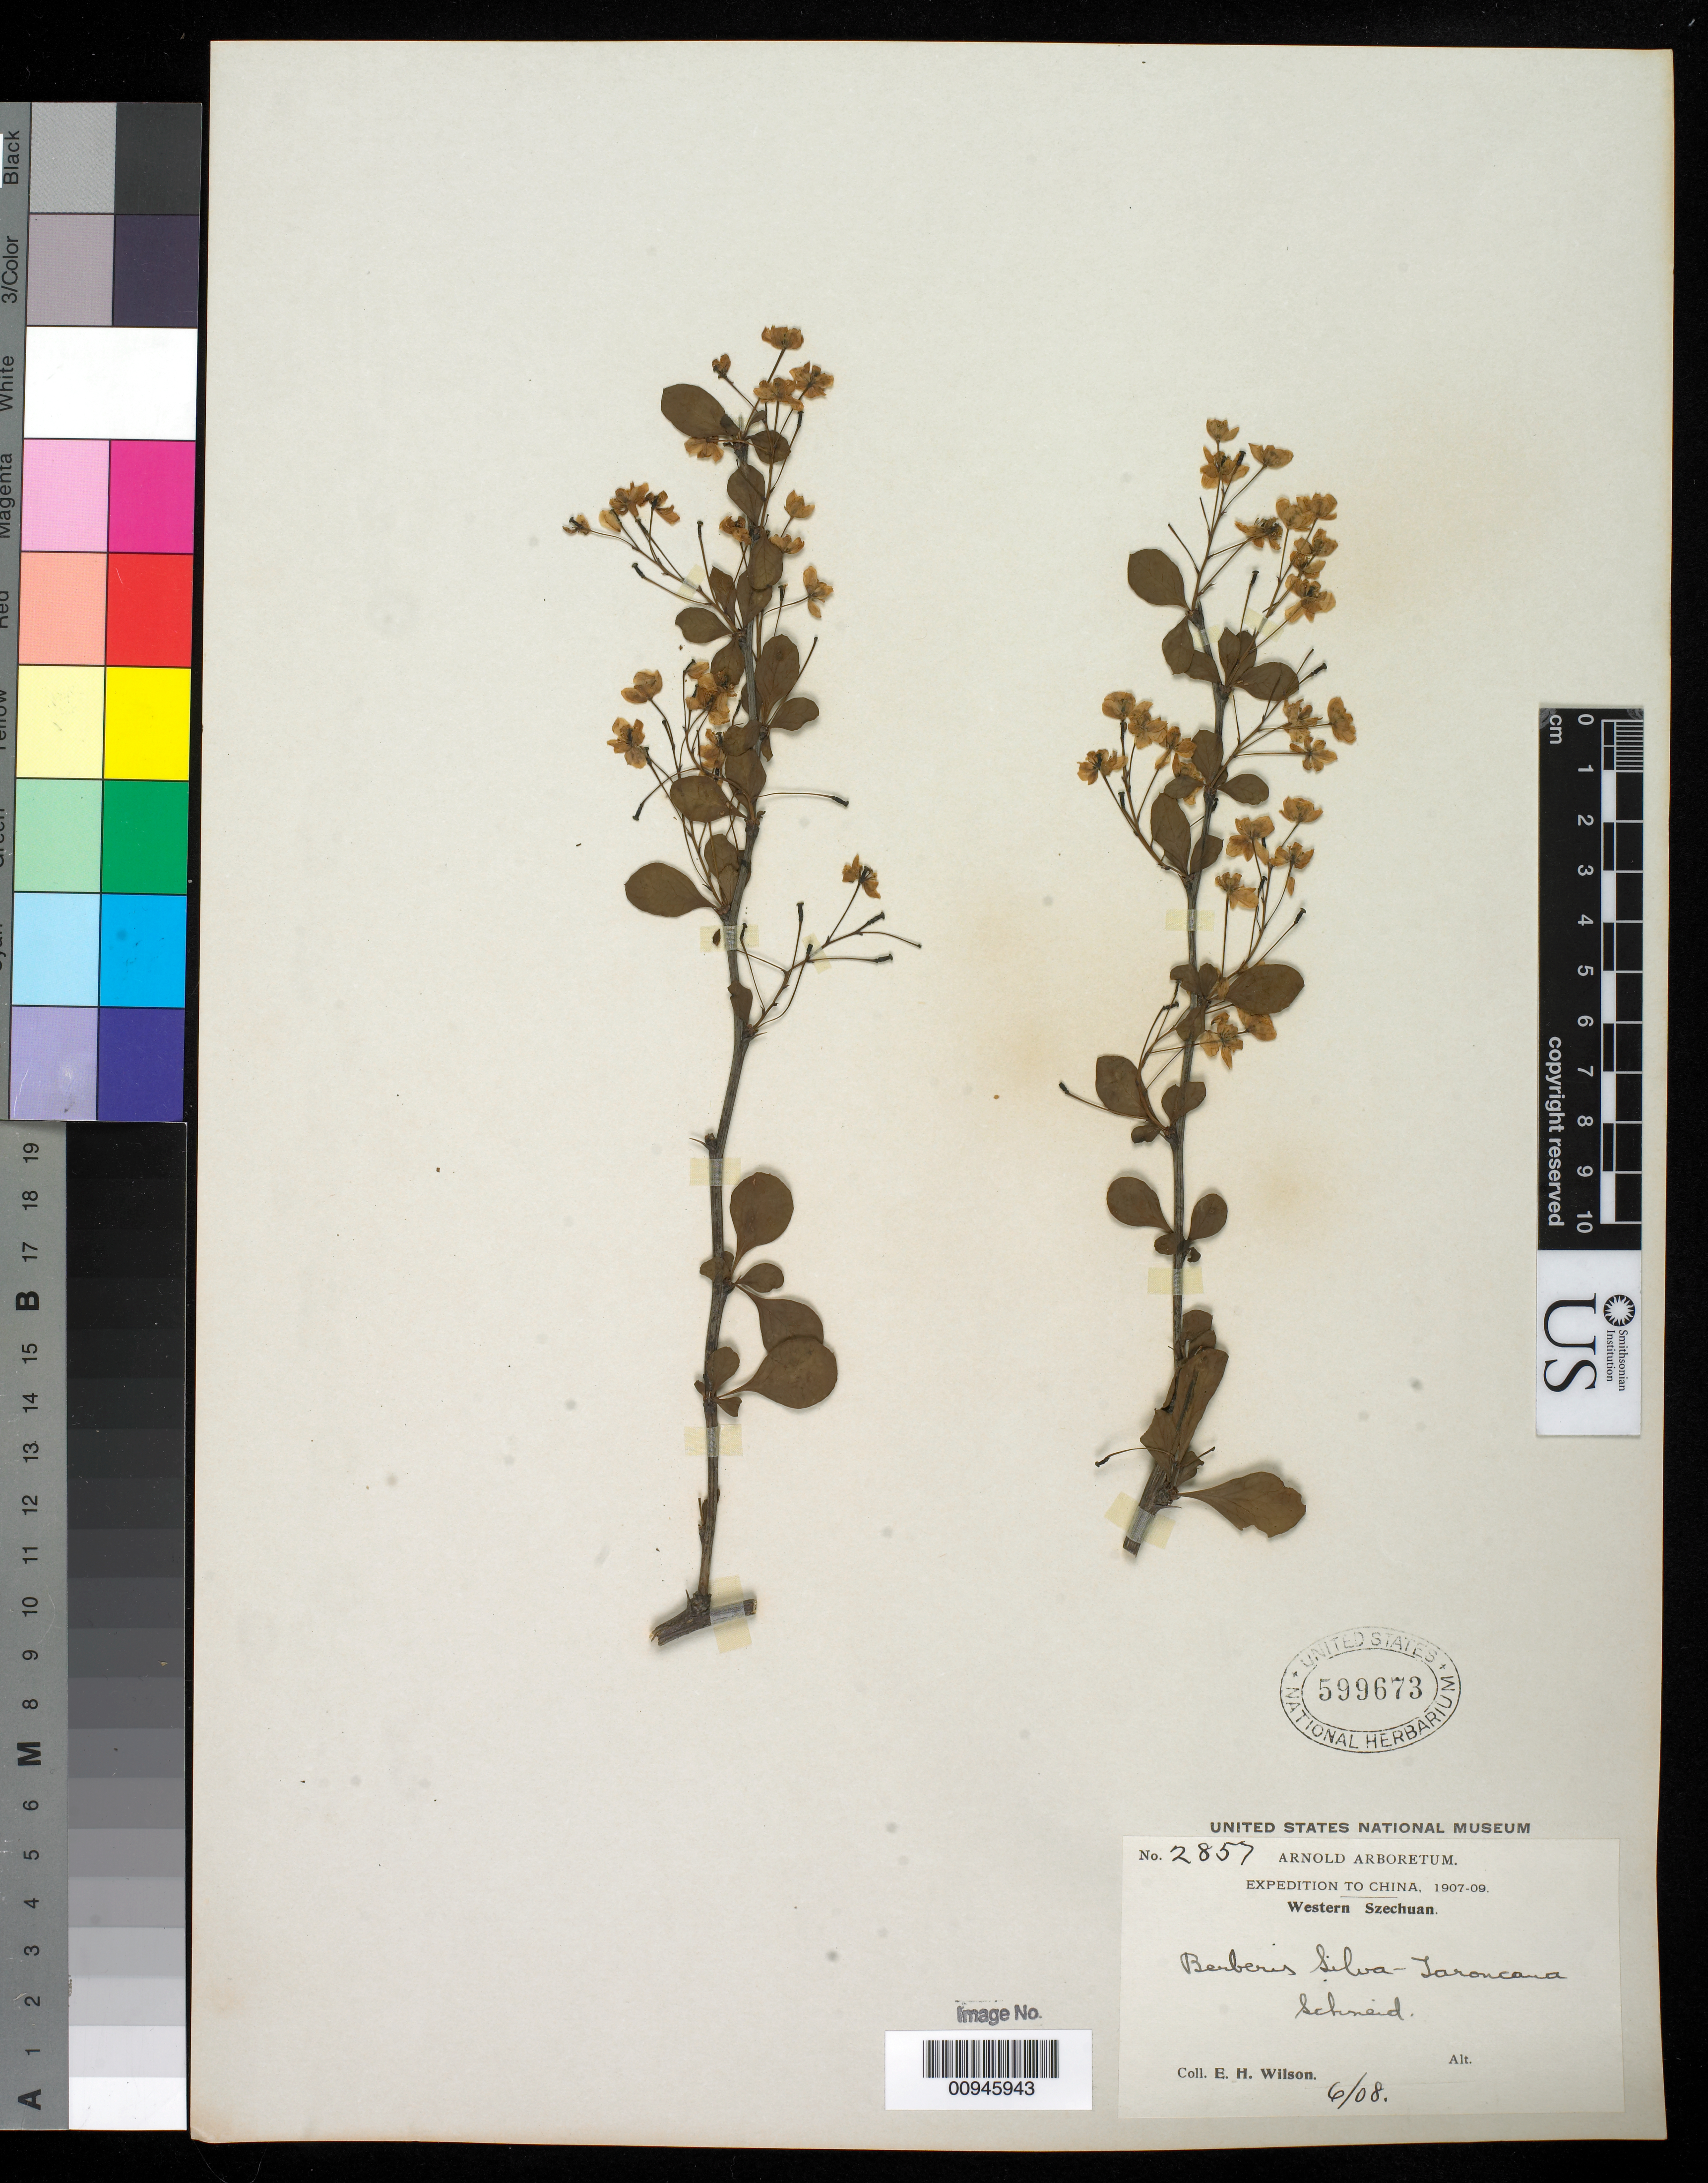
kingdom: Plantae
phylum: Tracheophyta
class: Magnoliopsida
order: Ranunculales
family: Berberidaceae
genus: Berberis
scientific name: Berberis silva-taroucana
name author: C.K. Schneid. in Sarg.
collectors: E. H. Wilson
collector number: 2857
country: China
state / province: Sichuan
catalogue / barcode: US 599673